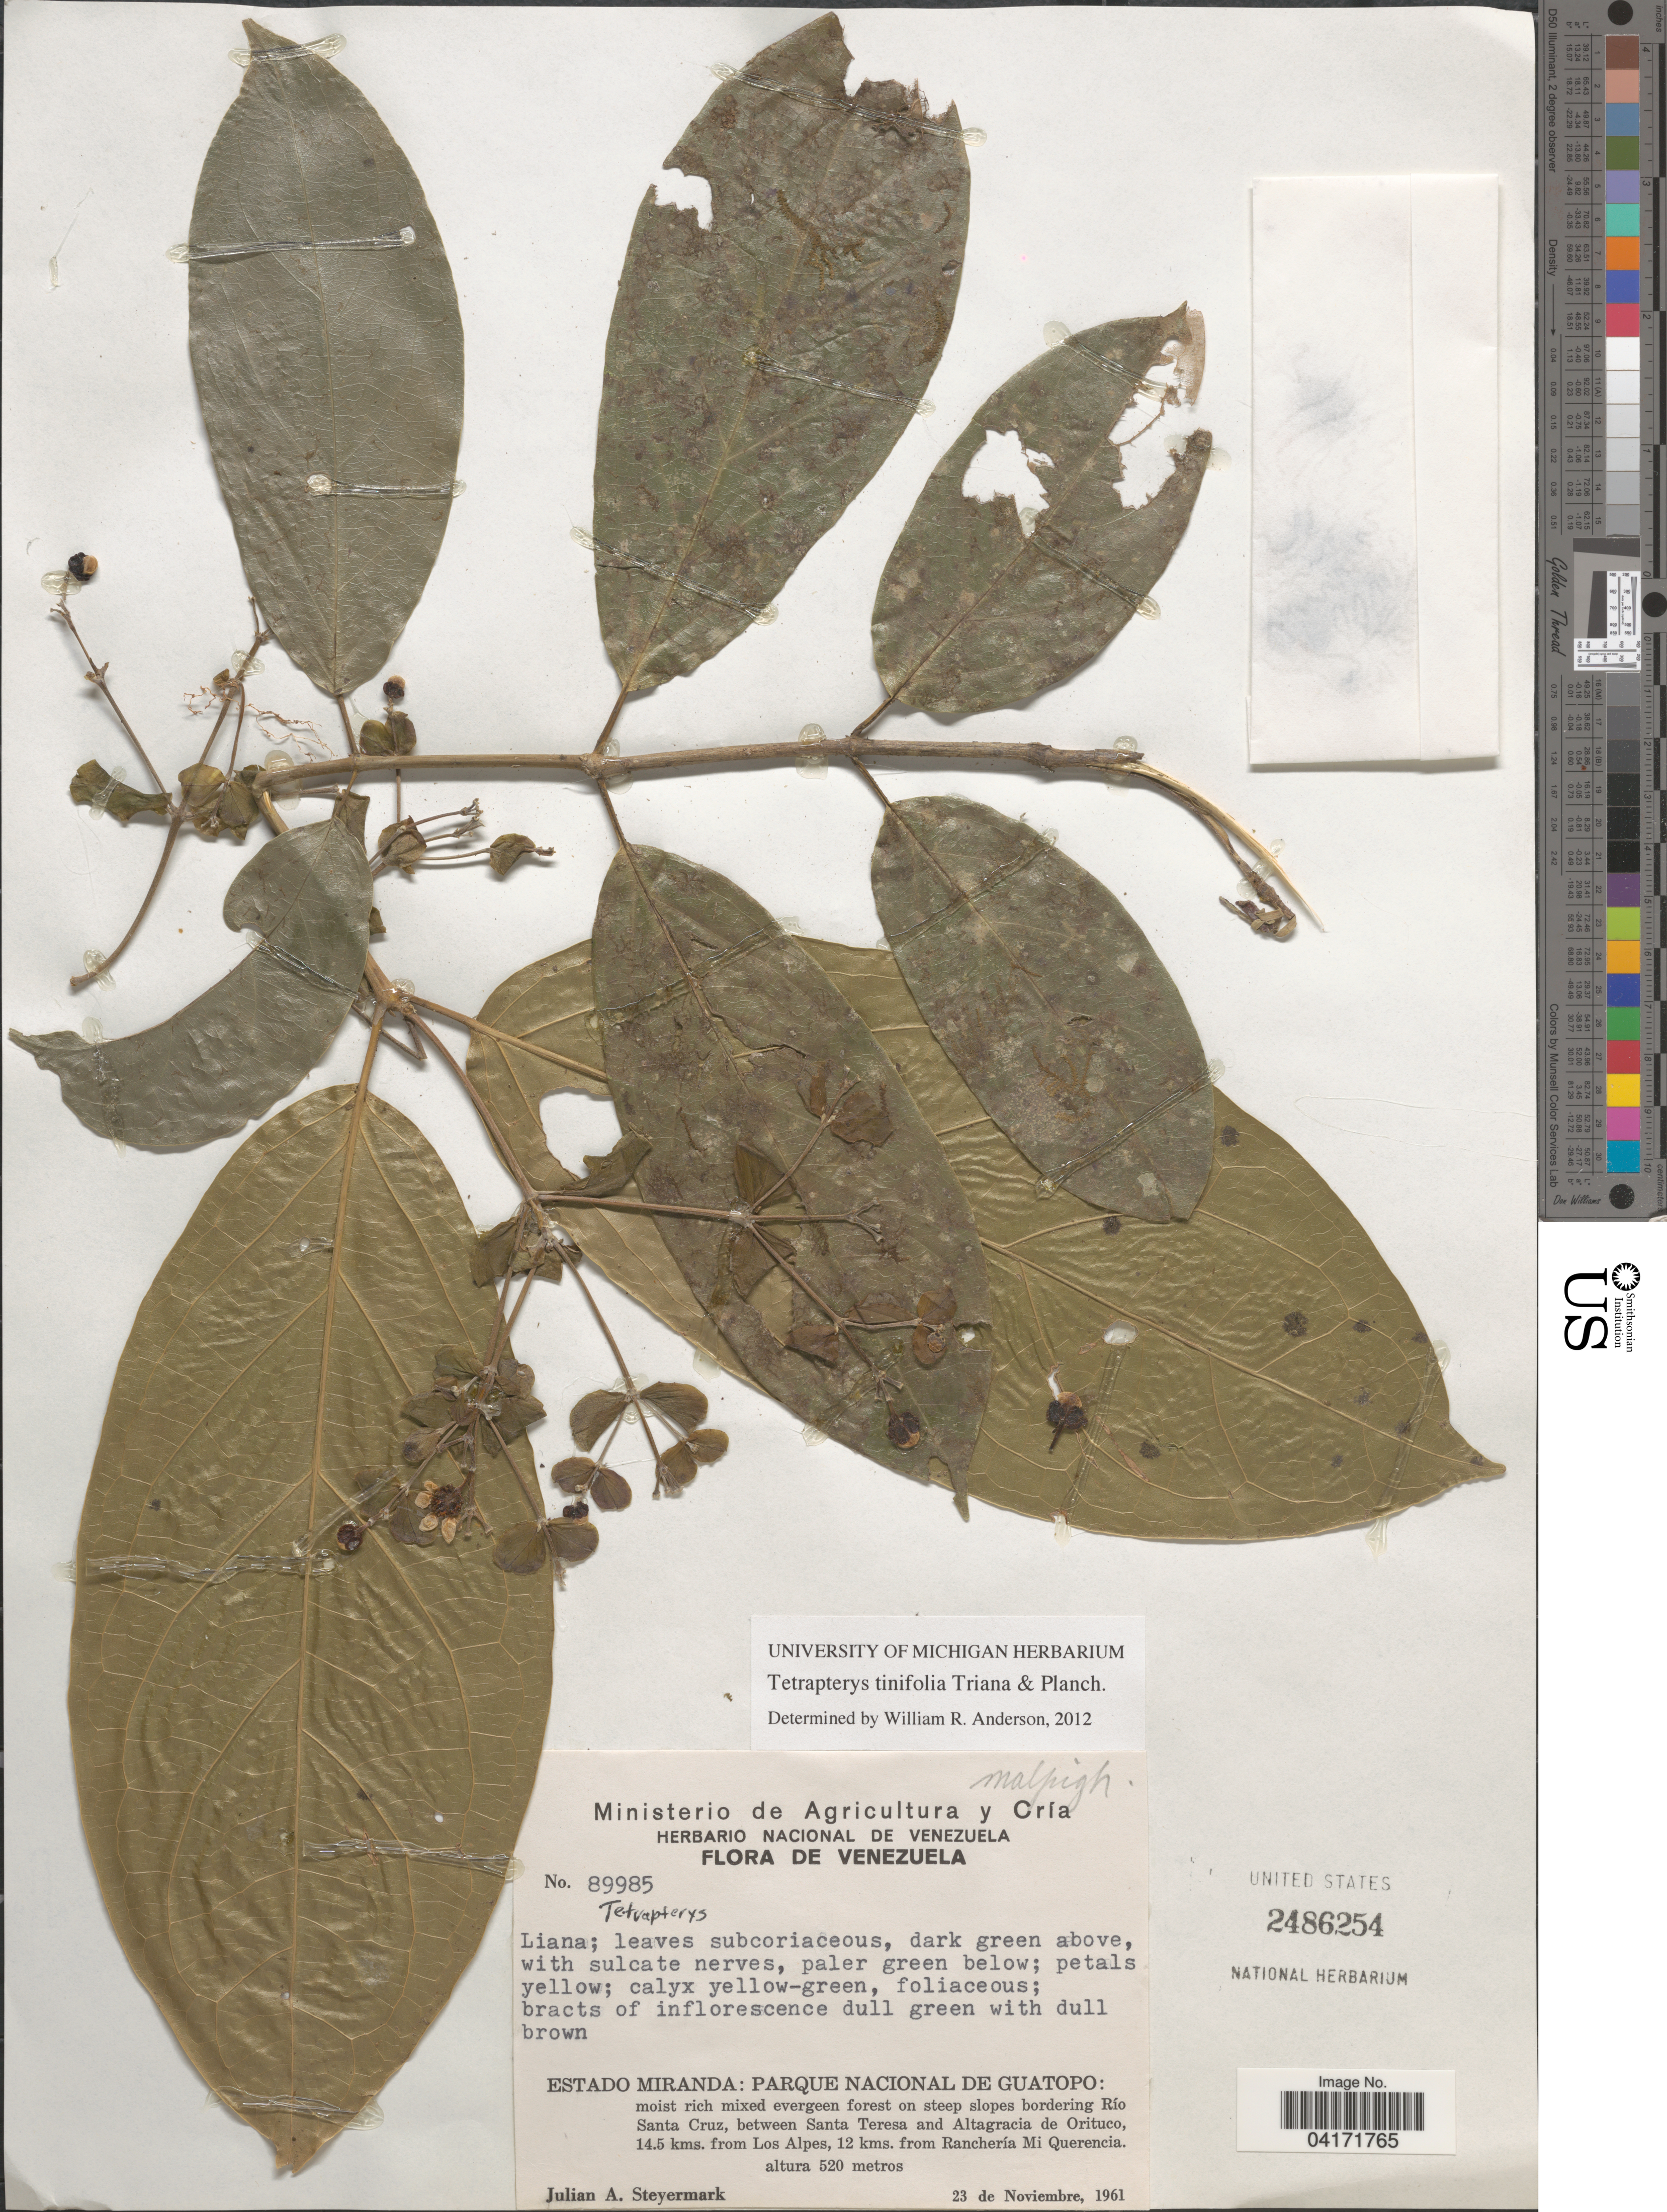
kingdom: Plantae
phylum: Tracheophyta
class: Magnoliopsida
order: Malpighiales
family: Malpighiaceae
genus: Tetrapterys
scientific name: Tetrapterys tinifolia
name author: Triana & Planch.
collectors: J. Steyermark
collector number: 89985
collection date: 1961-11-23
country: Venezuela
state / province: Miranda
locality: Parque Nacional de Guatopo: moist rich mixed evergreen forest on steep slopes bordering Río Santa Cruz, between Santa Teresa and Altagracia de Orituco, 14.5 kms. from Los Alpes, 12 kms. from Ranchería Mi Querencia.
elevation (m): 520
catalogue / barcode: US 2486254